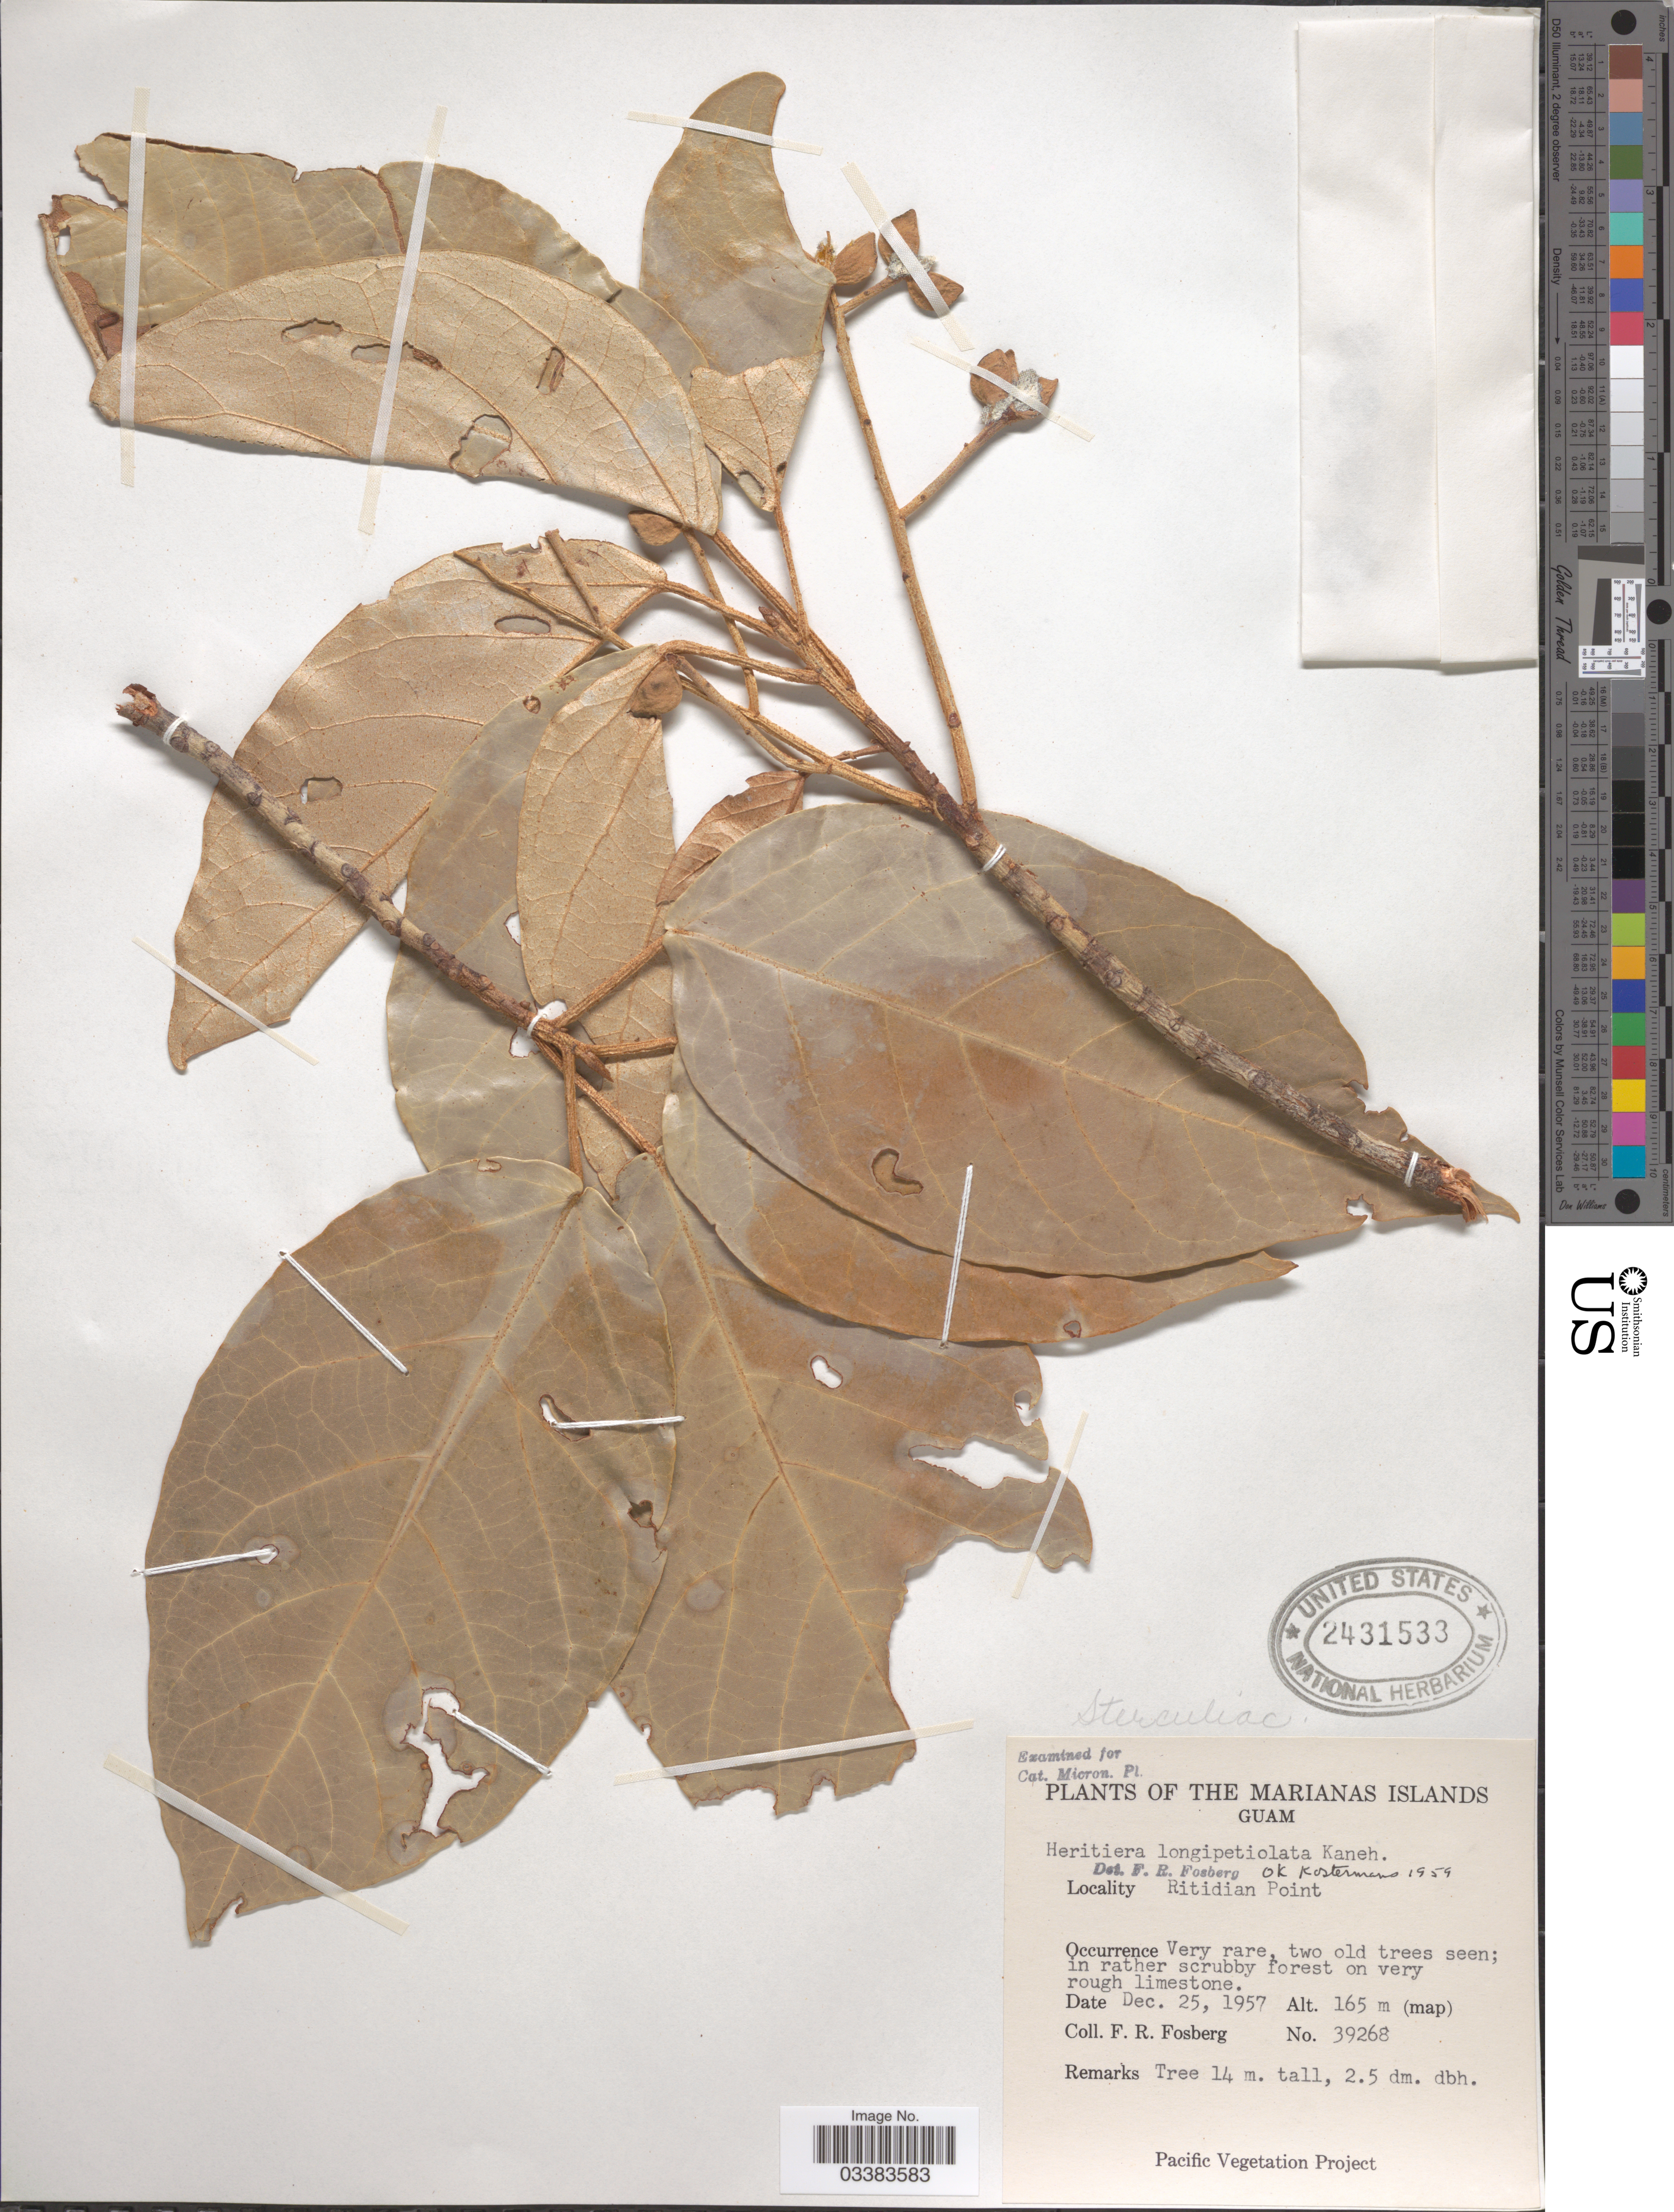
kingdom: Plantae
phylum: Tracheophyta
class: Magnoliopsida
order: Malvales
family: Malvaceae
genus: Heritiera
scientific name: Heritiera longipetiolata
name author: Kaneh.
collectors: F. R. Fosberg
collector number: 39268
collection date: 1957-12-25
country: Guam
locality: The Marianas Islands. Ritidian Point.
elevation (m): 165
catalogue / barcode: US 2431533